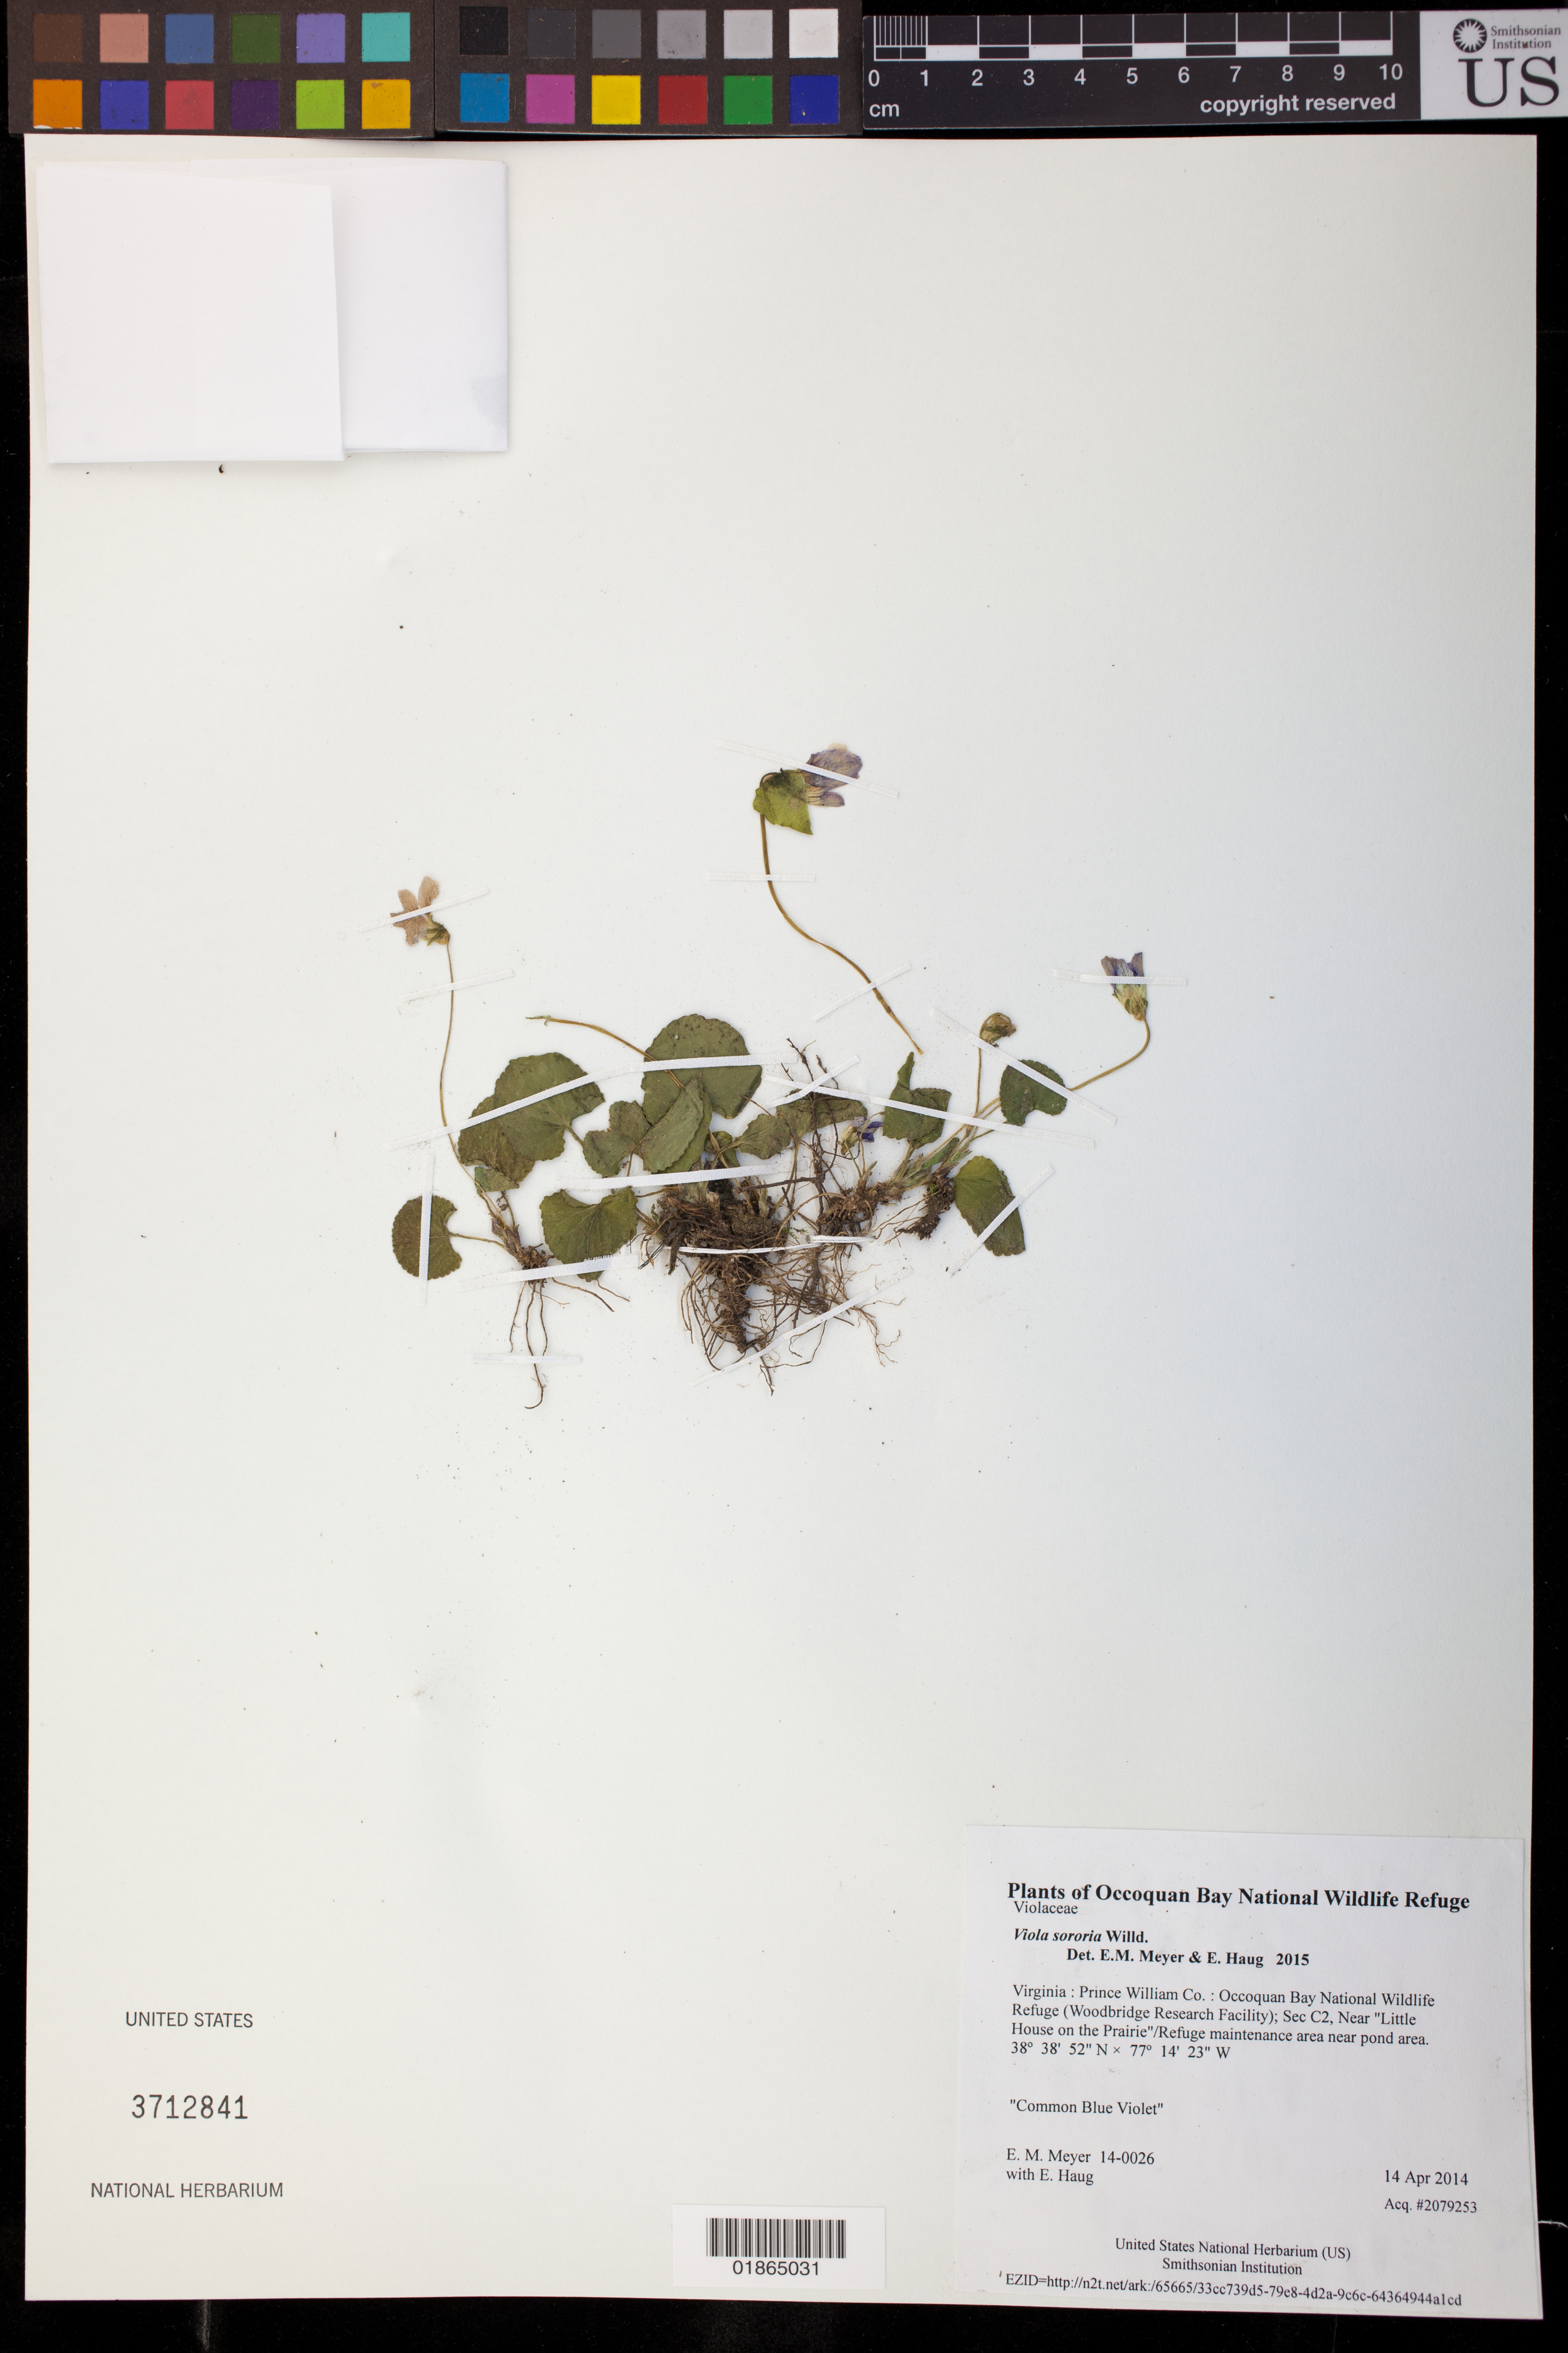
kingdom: Plantae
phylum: Tracheophyta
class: Magnoliopsida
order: Malpighiales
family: Violaceae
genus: Viola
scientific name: Viola sororia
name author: Willd.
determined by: Meyer, E. M.; Haug, E.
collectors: E. M. Meyer & E. Haug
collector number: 14-0026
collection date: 2014-04-14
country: United States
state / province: Virginia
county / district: Prince William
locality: Occoquan Bay National Wildlife Refuge (Woodbridge Research Facility); Sec C2, Near "Little House on the Prairie"/Refuge maintenance area near pond area.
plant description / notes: Common Blue Violet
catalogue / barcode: US 3712841